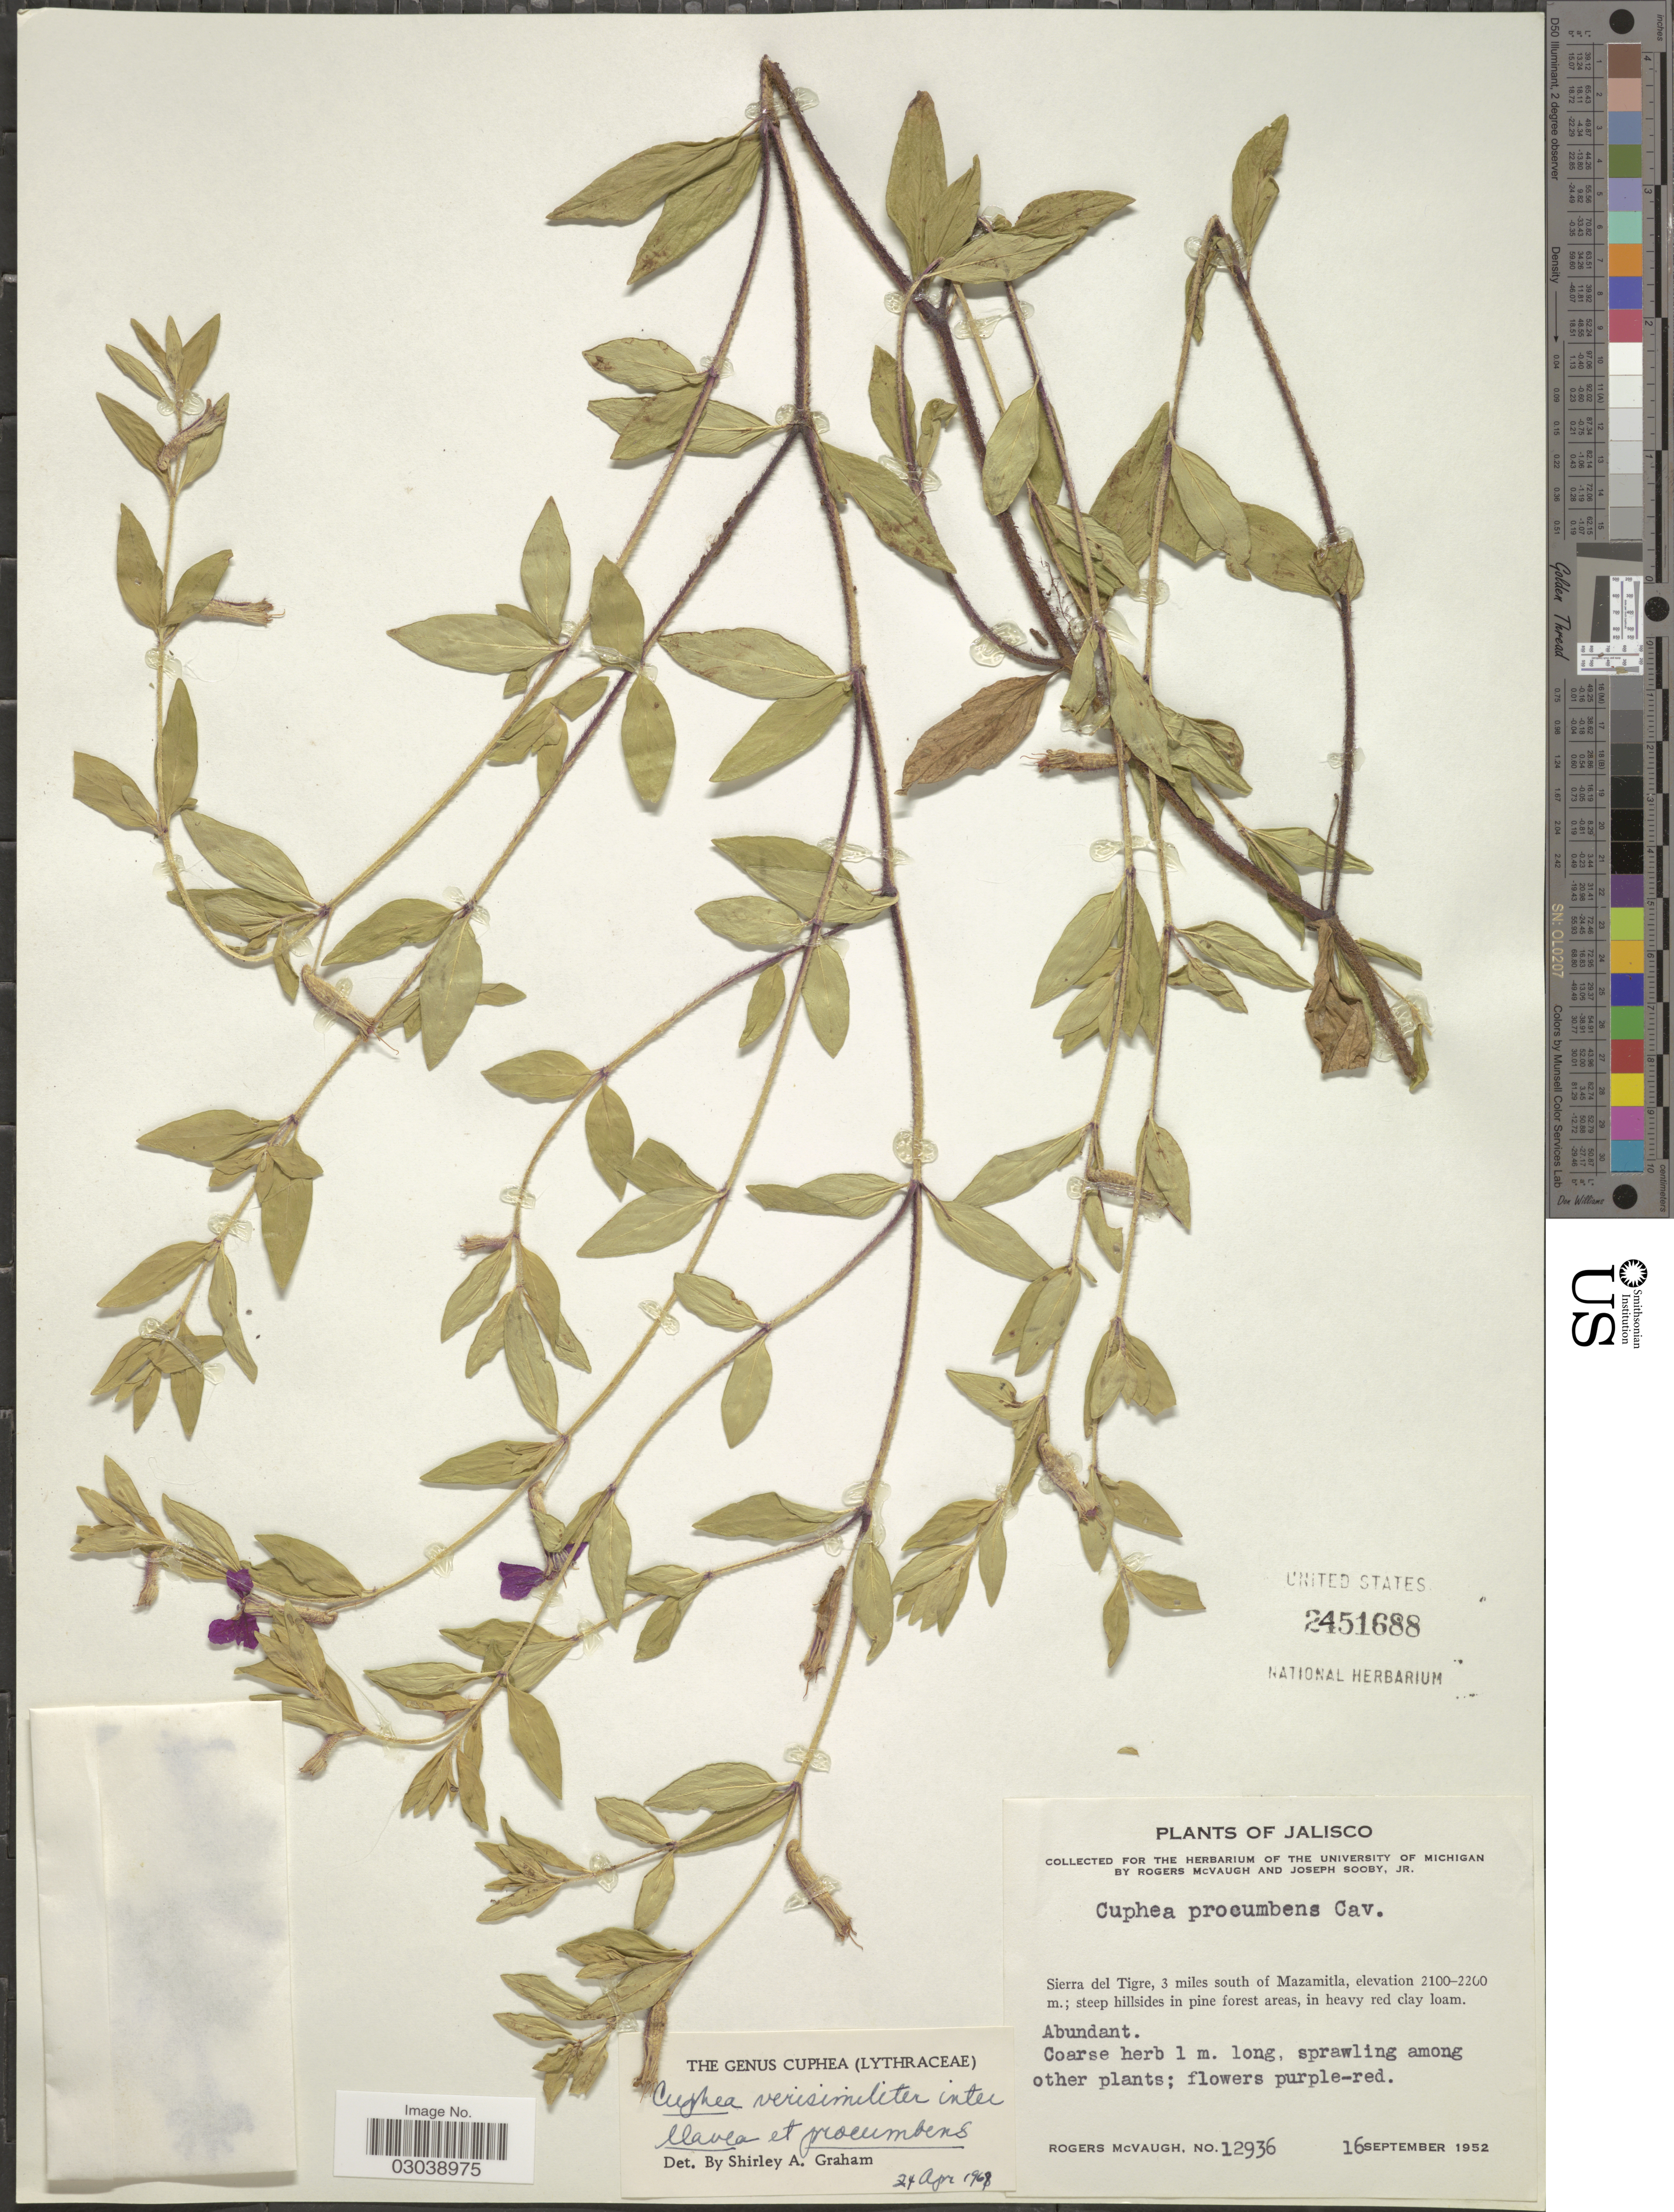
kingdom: Plantae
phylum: Tracheophyta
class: Magnoliopsida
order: Myrtales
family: Lythraceae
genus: Cuphea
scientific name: Cuphea procumbens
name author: L.D. Gómez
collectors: R. McVaugh & J. Sooby Jr.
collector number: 12936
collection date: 1952-09-16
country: Mexico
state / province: Jalisco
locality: Sierra del Tigre, 3 miles south of Mazamitla.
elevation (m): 2100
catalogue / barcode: US 2451688